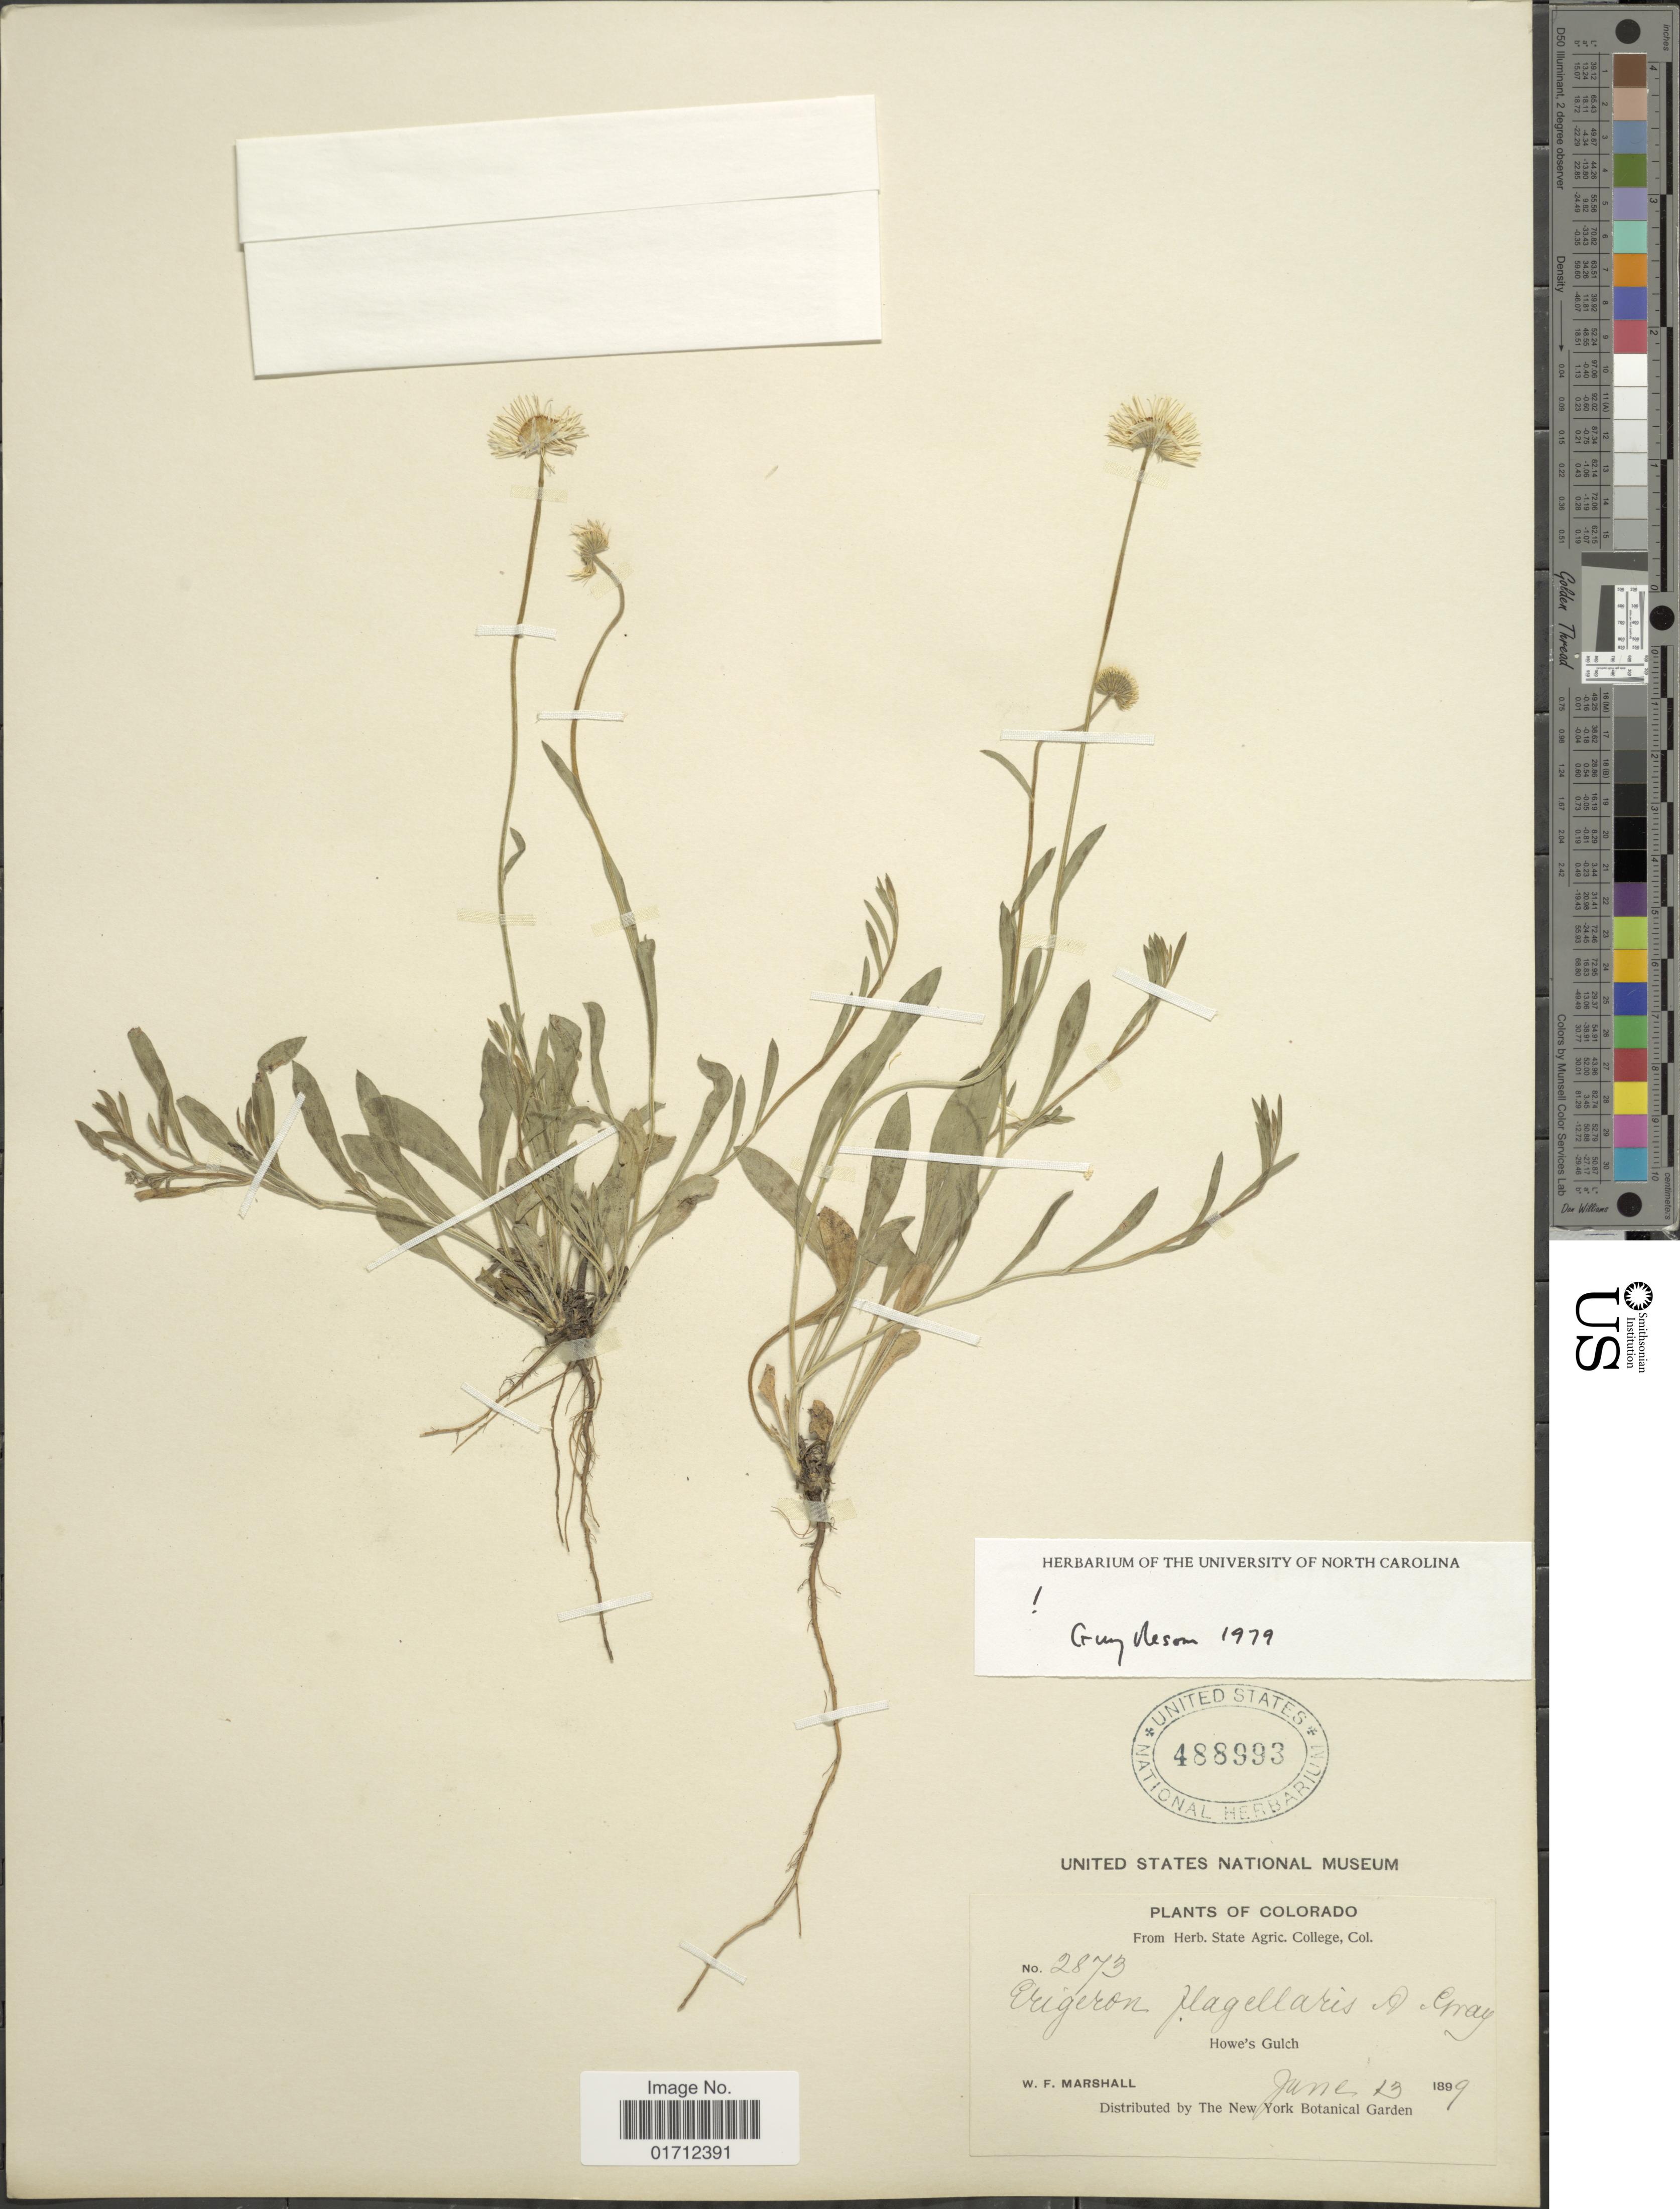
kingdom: Plantae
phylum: Tracheophyta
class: Magnoliopsida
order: Asterales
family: Asteraceae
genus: Erigeron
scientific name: Erigeron flagellaris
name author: A. Gray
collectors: W. F. Marshall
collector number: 2873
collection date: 1899-06-13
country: United States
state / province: Colorado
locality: Howe's Gulch.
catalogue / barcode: US 488993